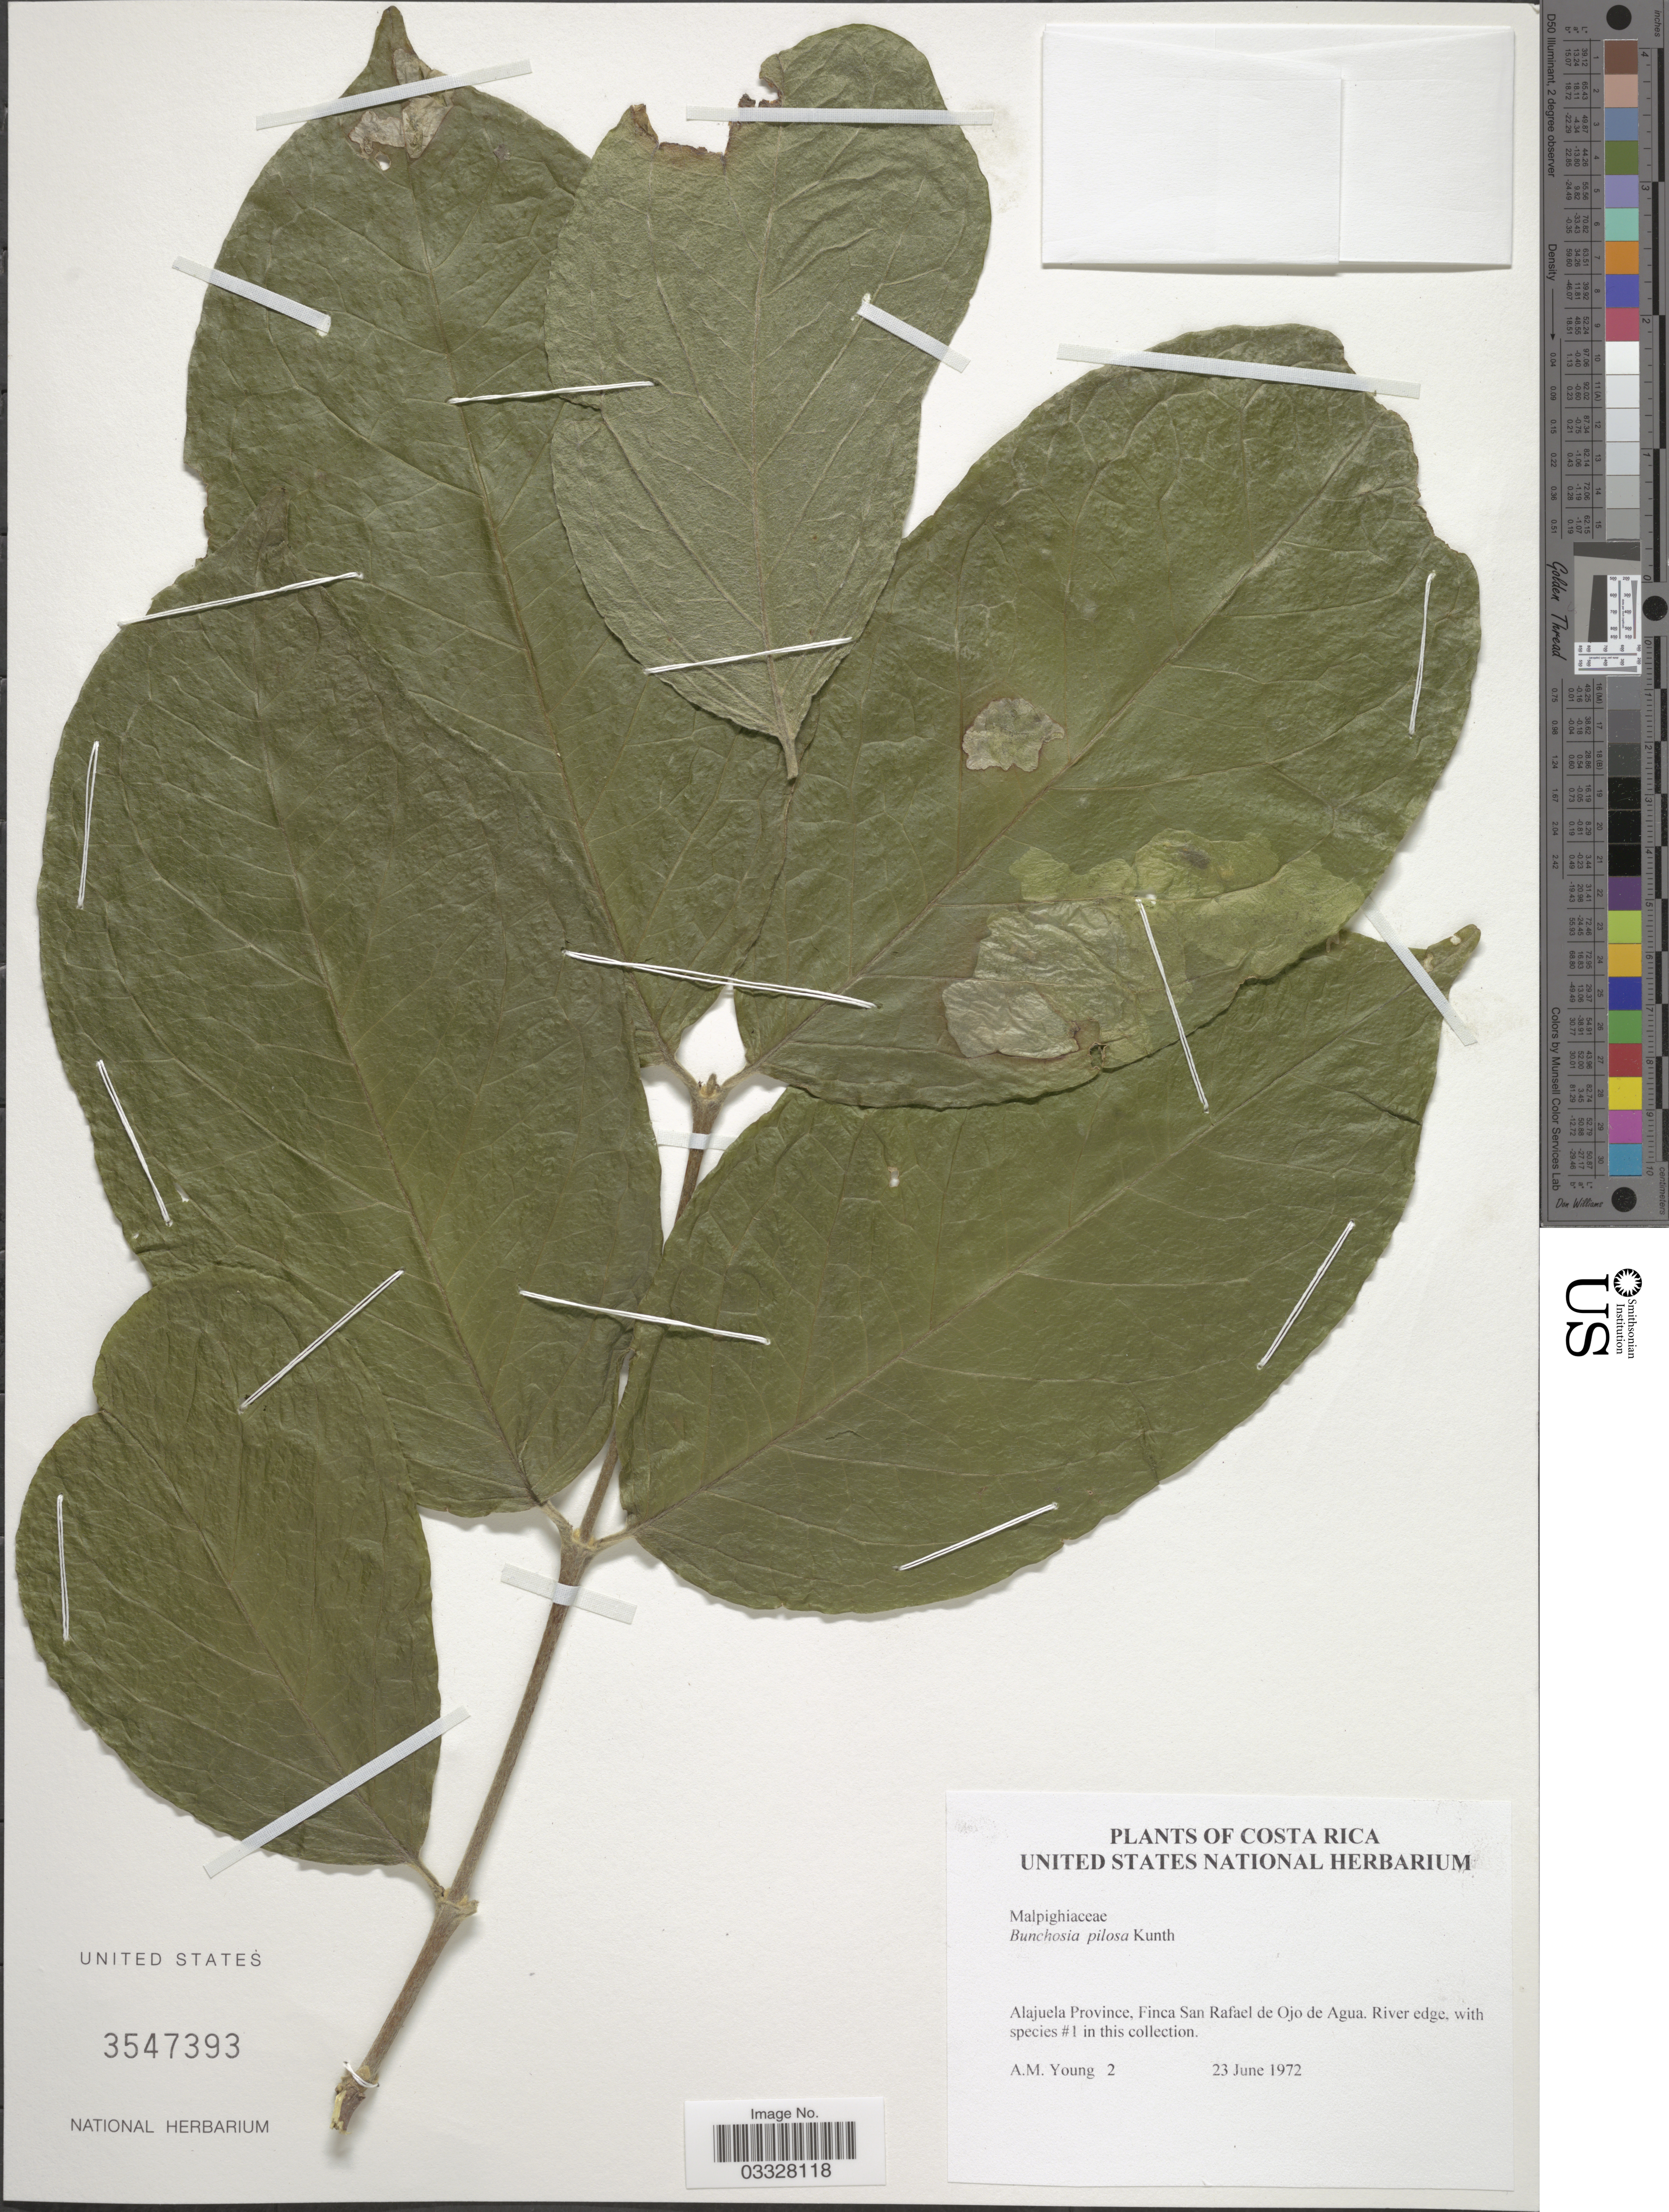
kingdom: Plantae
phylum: Tracheophyta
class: Magnoliopsida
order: Malpighiales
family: Malpighiaceae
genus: Bunchosia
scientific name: Bunchosia pilosa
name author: Kunth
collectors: A. Young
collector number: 2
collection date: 1972-06-23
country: Costa Rica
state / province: Alajuela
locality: Finca San Rafael de Ojo de Agua.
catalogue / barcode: US 3547393